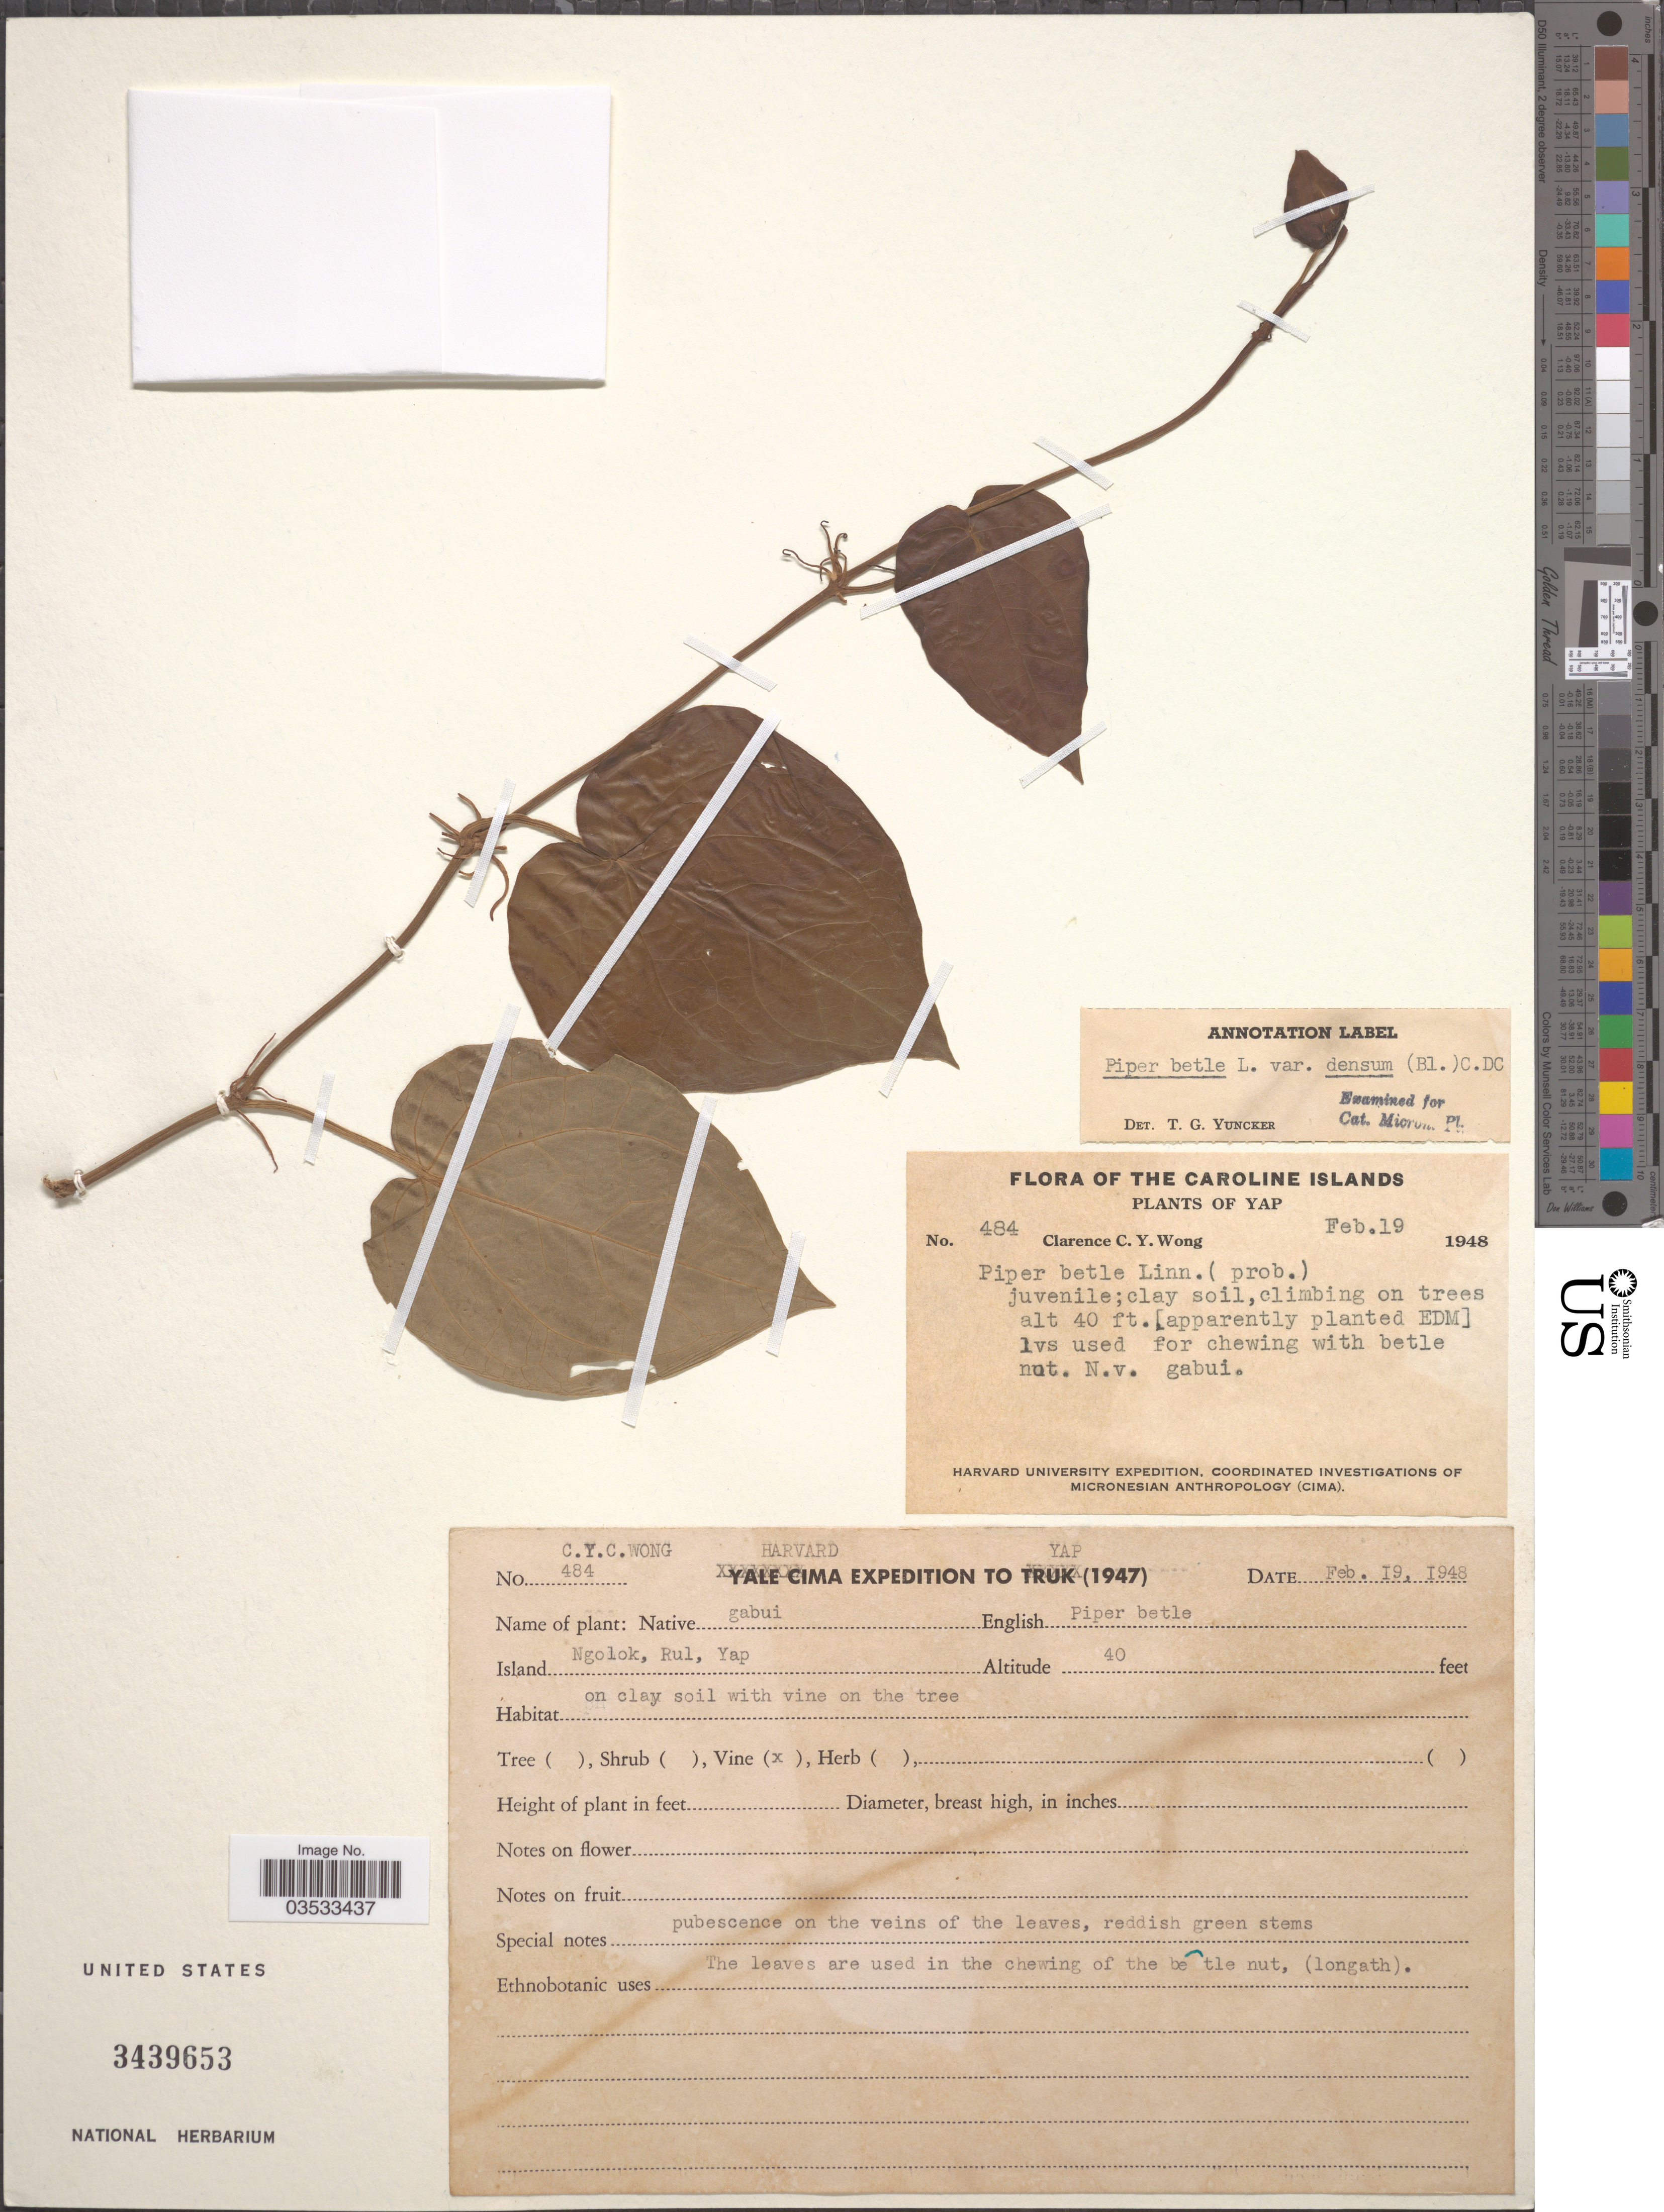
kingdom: Plantae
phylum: Tracheophyta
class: Magnoliopsida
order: Piperales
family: Piperaceae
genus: Piper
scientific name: Piper betle var. densum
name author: (Blume) C. DC.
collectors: C. Y. C. Wong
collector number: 484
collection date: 1948-02-19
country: Micronesia, Federated States of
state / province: Yap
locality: The Caroline Islands. Island Ngolok, Rul.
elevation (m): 12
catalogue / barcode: US 3439653